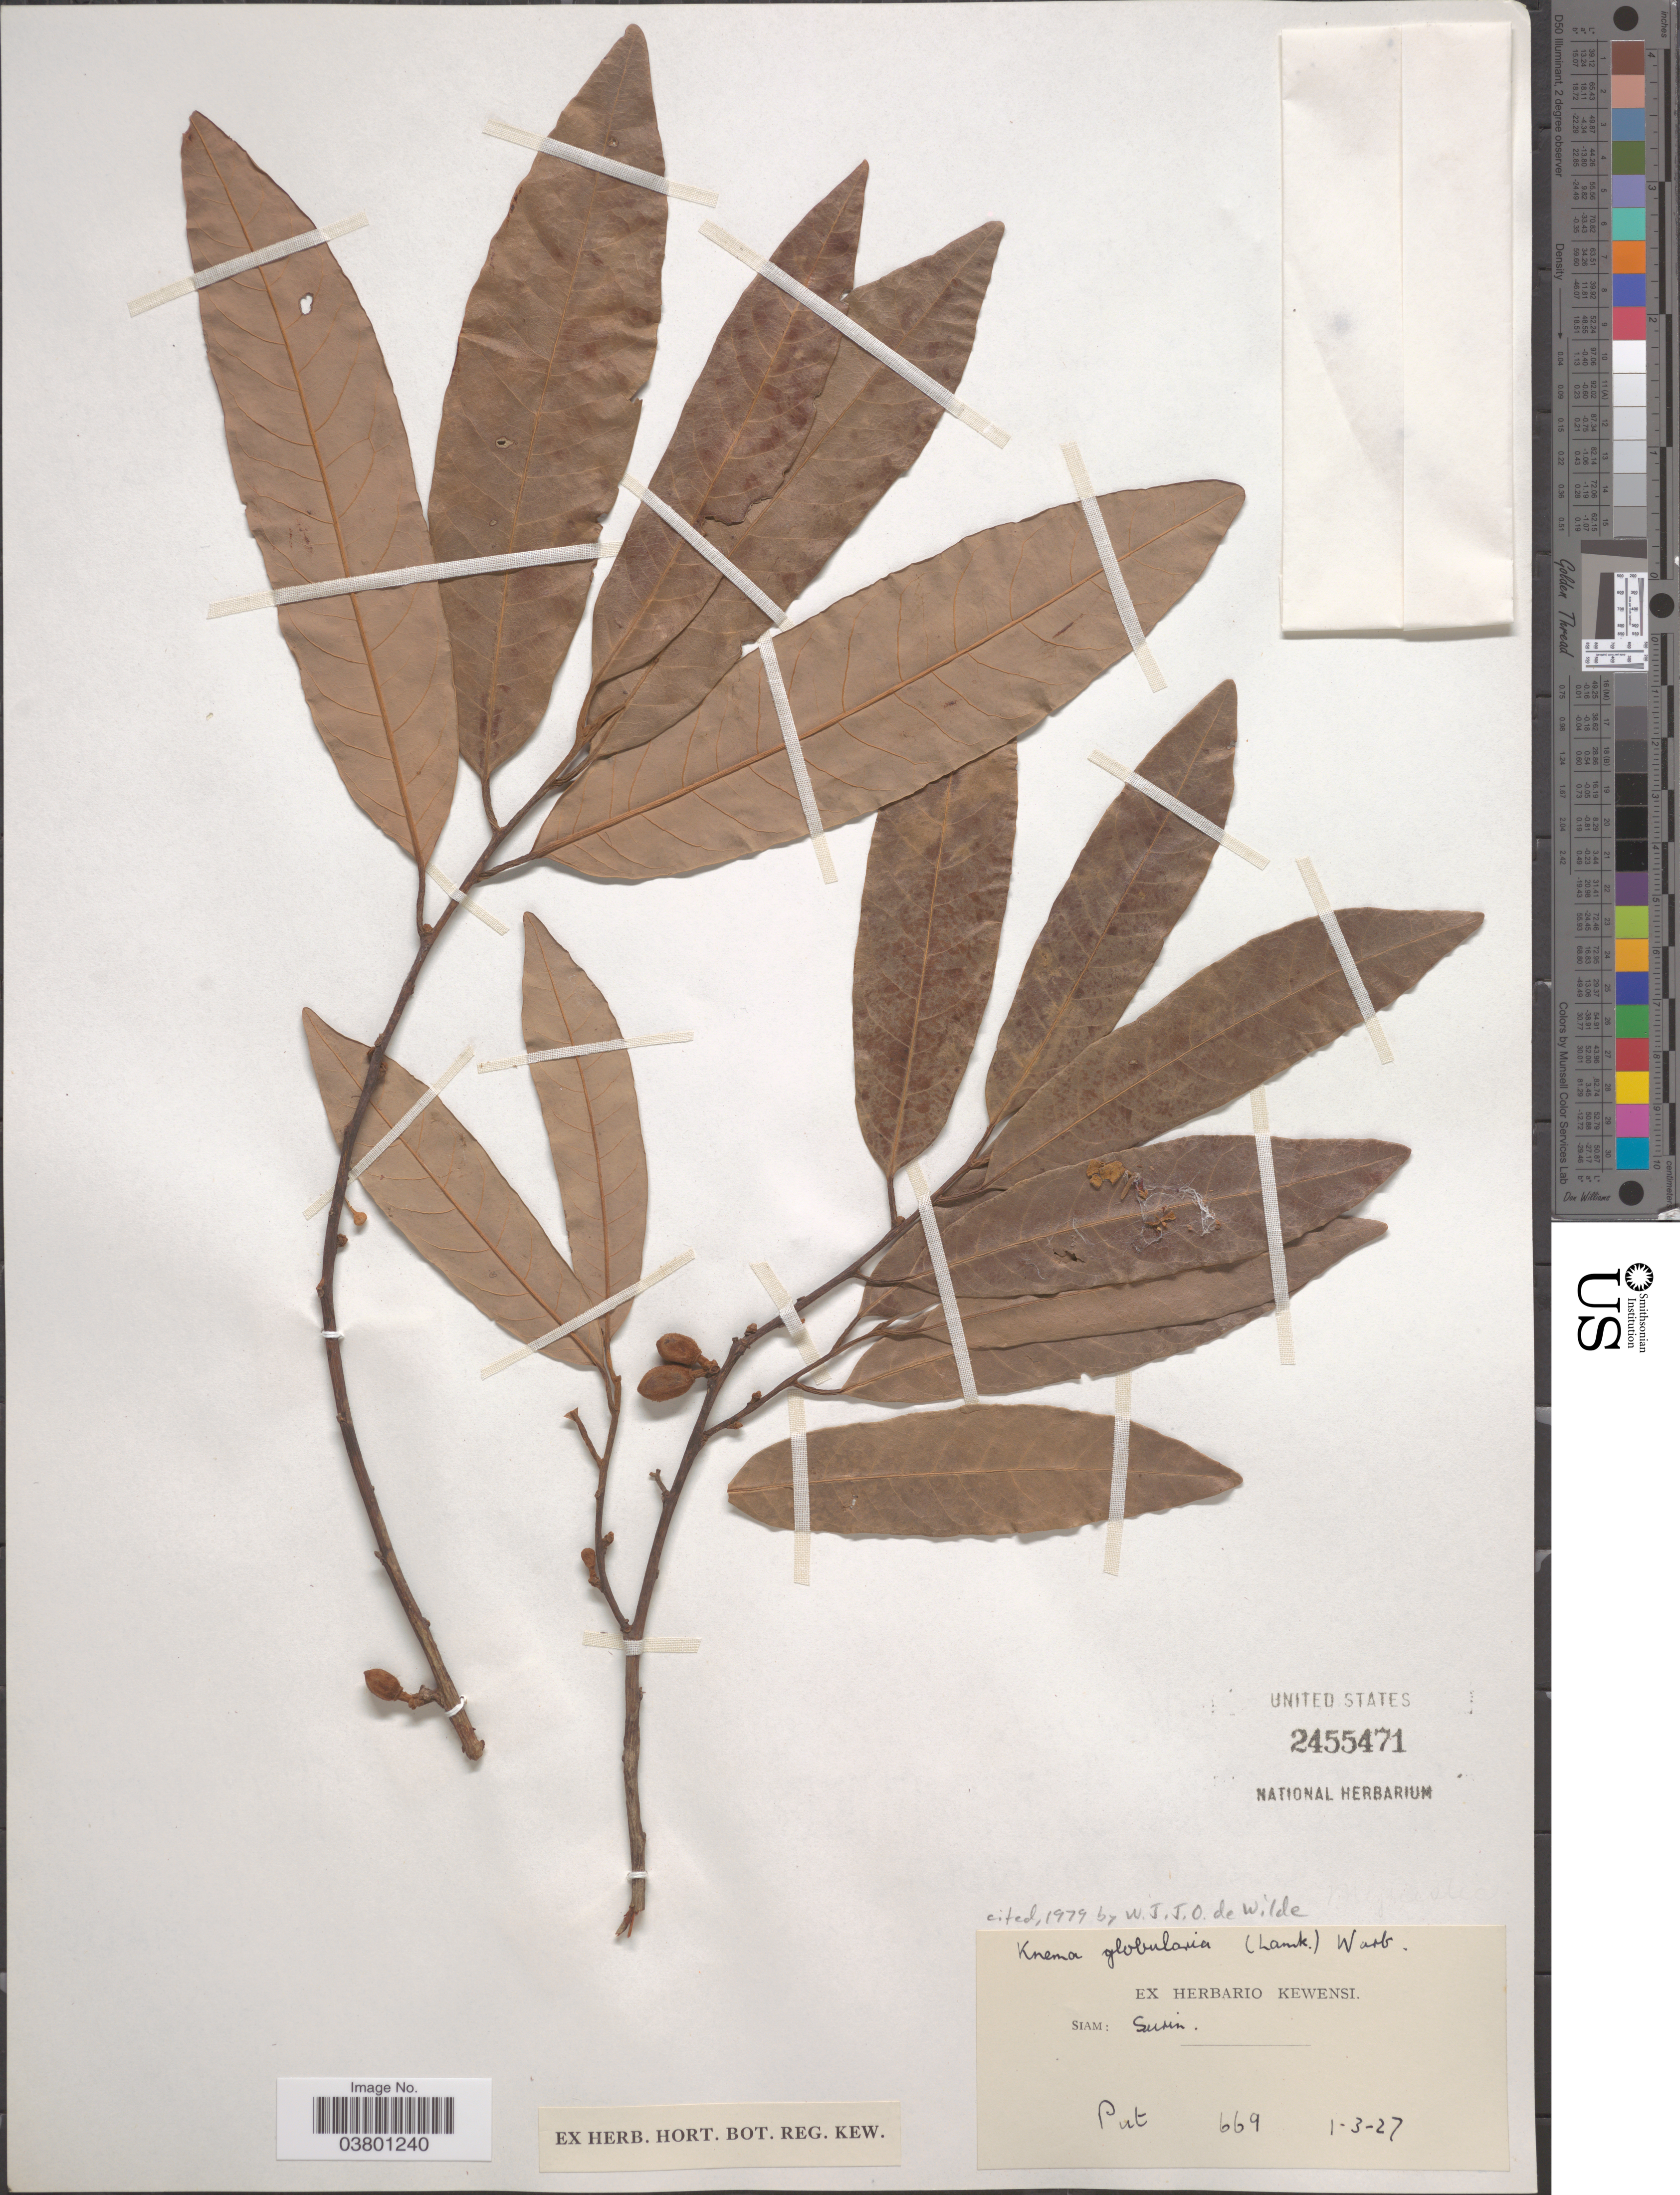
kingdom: Plantae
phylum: Tracheophyta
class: Magnoliopsida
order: Magnoliales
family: Myristicaceae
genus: Knema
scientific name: Knema globularia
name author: (Lam.) Warb.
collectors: -. Put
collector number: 669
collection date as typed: Transcribed d/m/y: 1/3/27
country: Thailand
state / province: Surin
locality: Siam.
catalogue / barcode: US 2455471